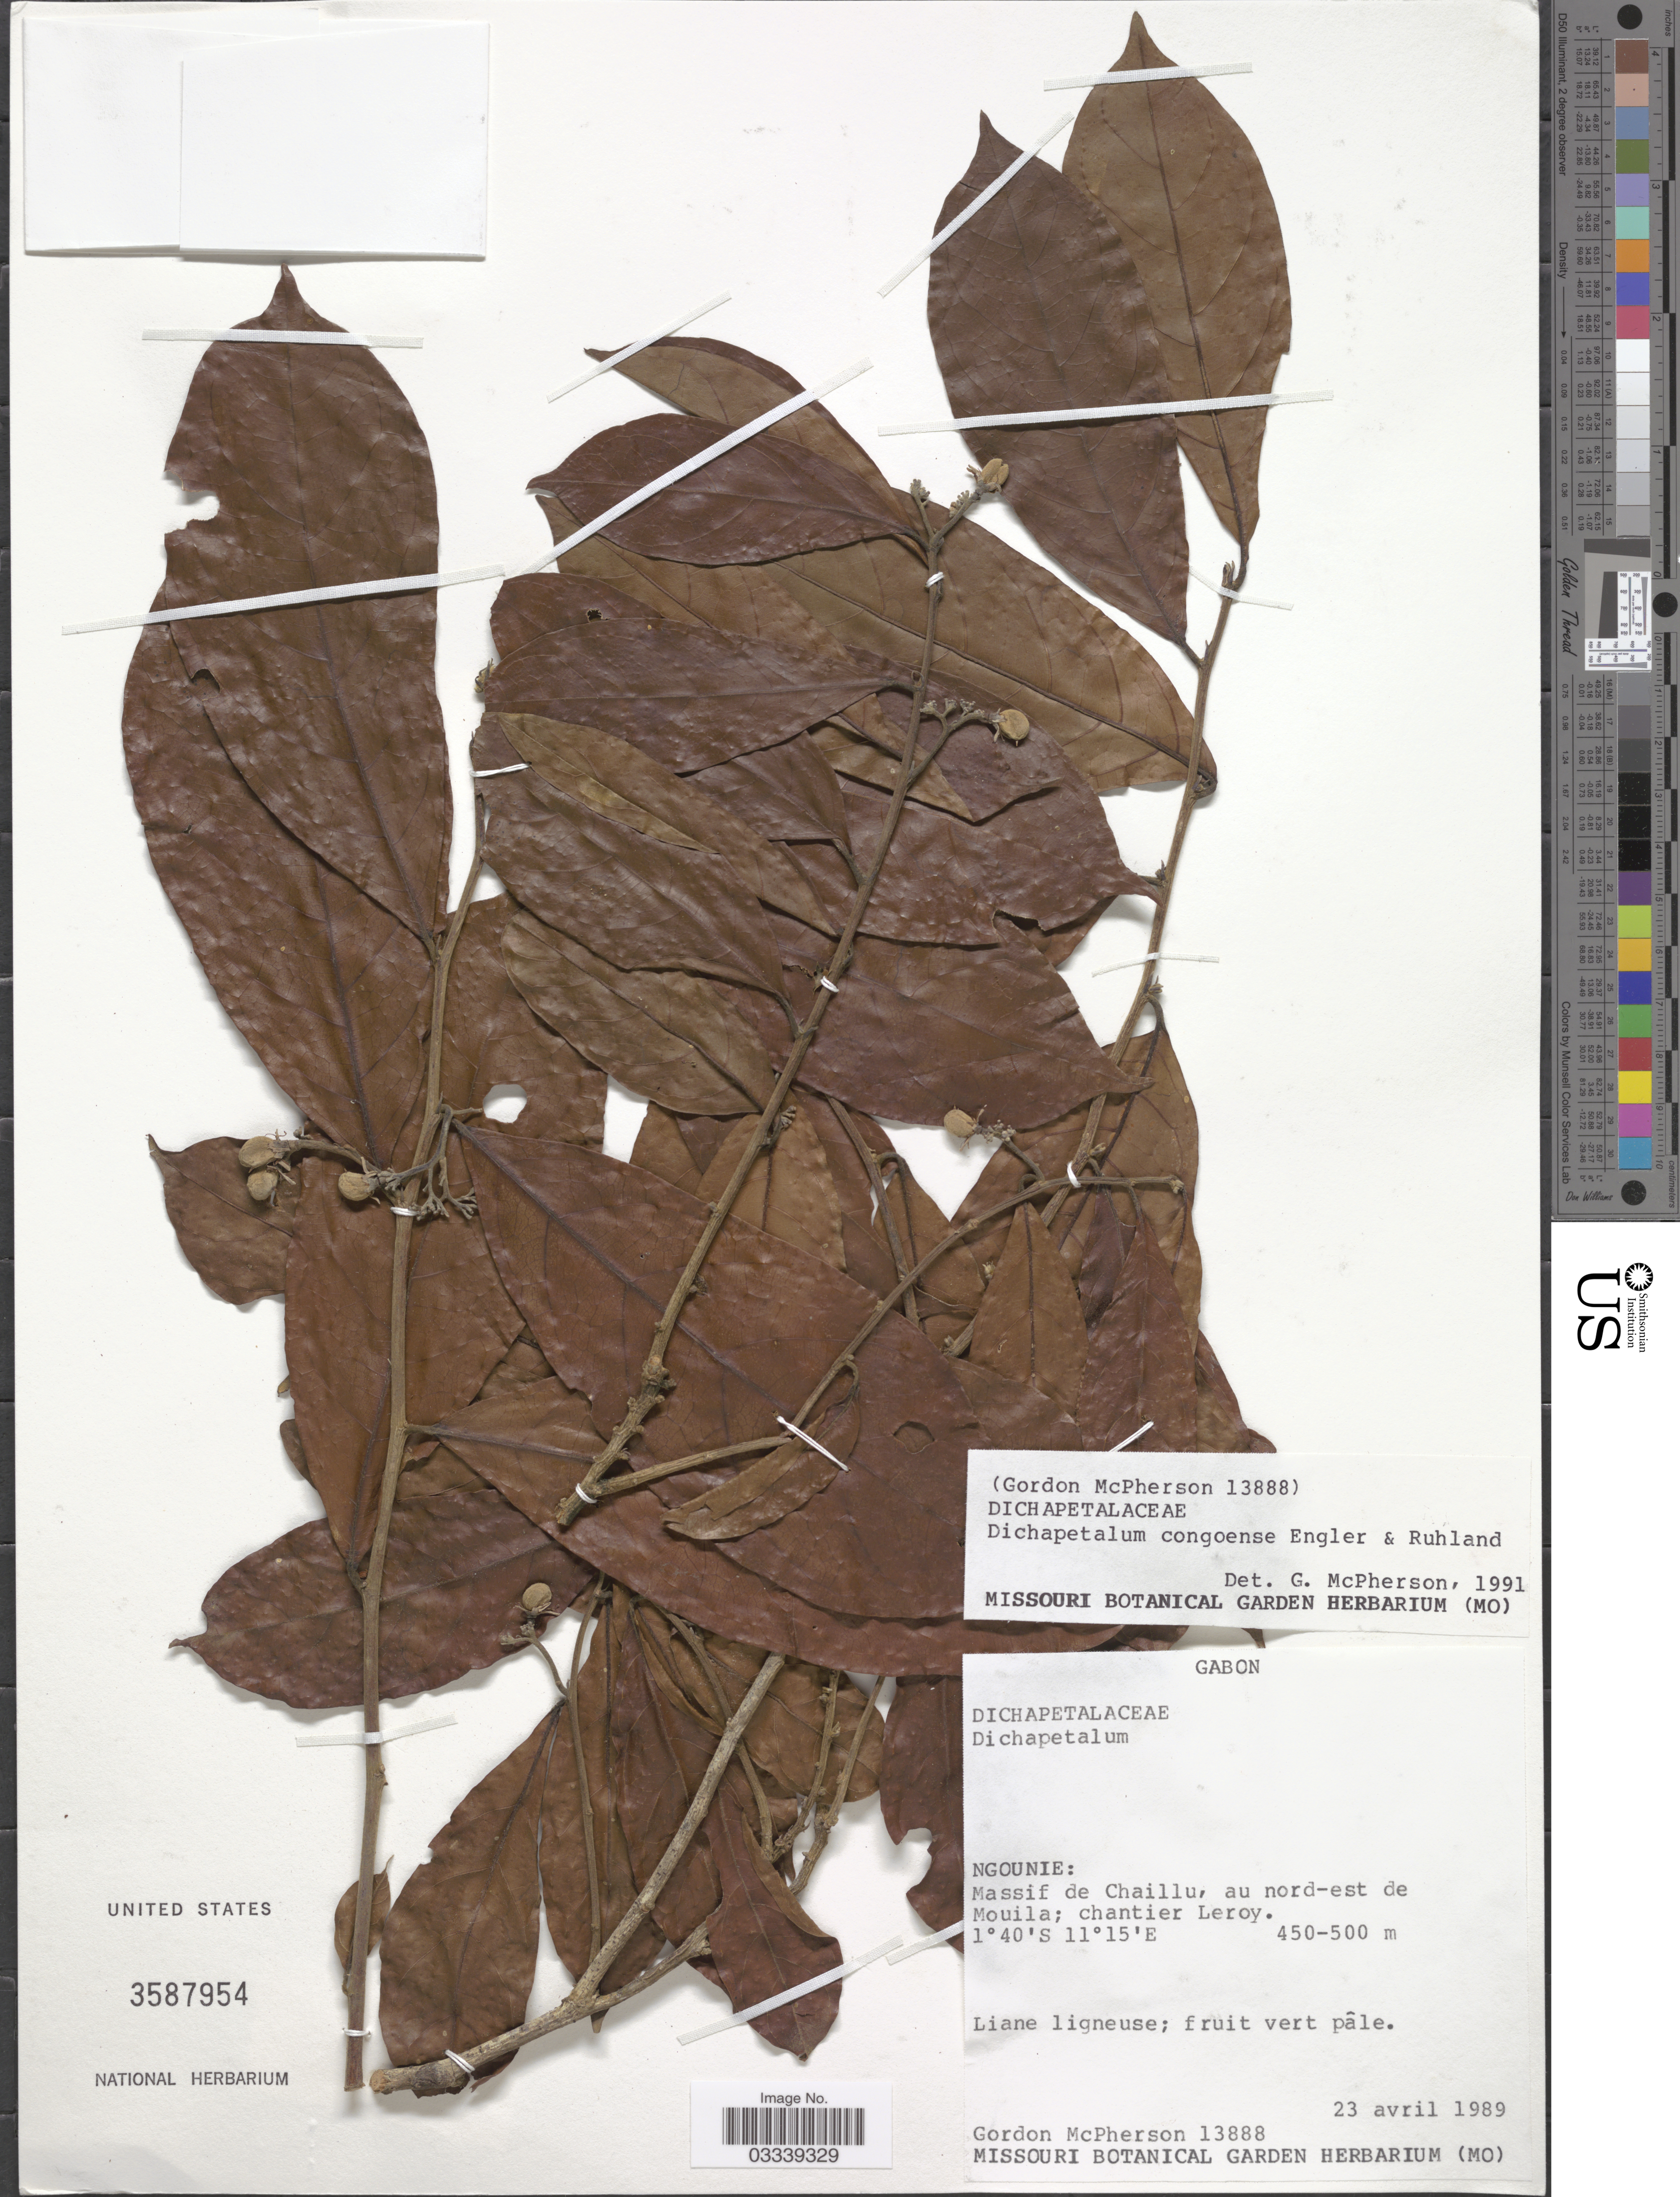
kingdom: Plantae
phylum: Tracheophyta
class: Magnoliopsida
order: Malpighiales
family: Dichapetalaceae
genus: Dichapetalum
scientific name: Dichapetalum congoense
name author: Engl. & Ruhland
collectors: G. McPherson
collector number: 13888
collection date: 1989-04-23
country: Gabon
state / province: Ngounie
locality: Massif de Chaillu, au nord-est de Mouila; chantier Leroy.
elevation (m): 450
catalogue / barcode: US 3587954